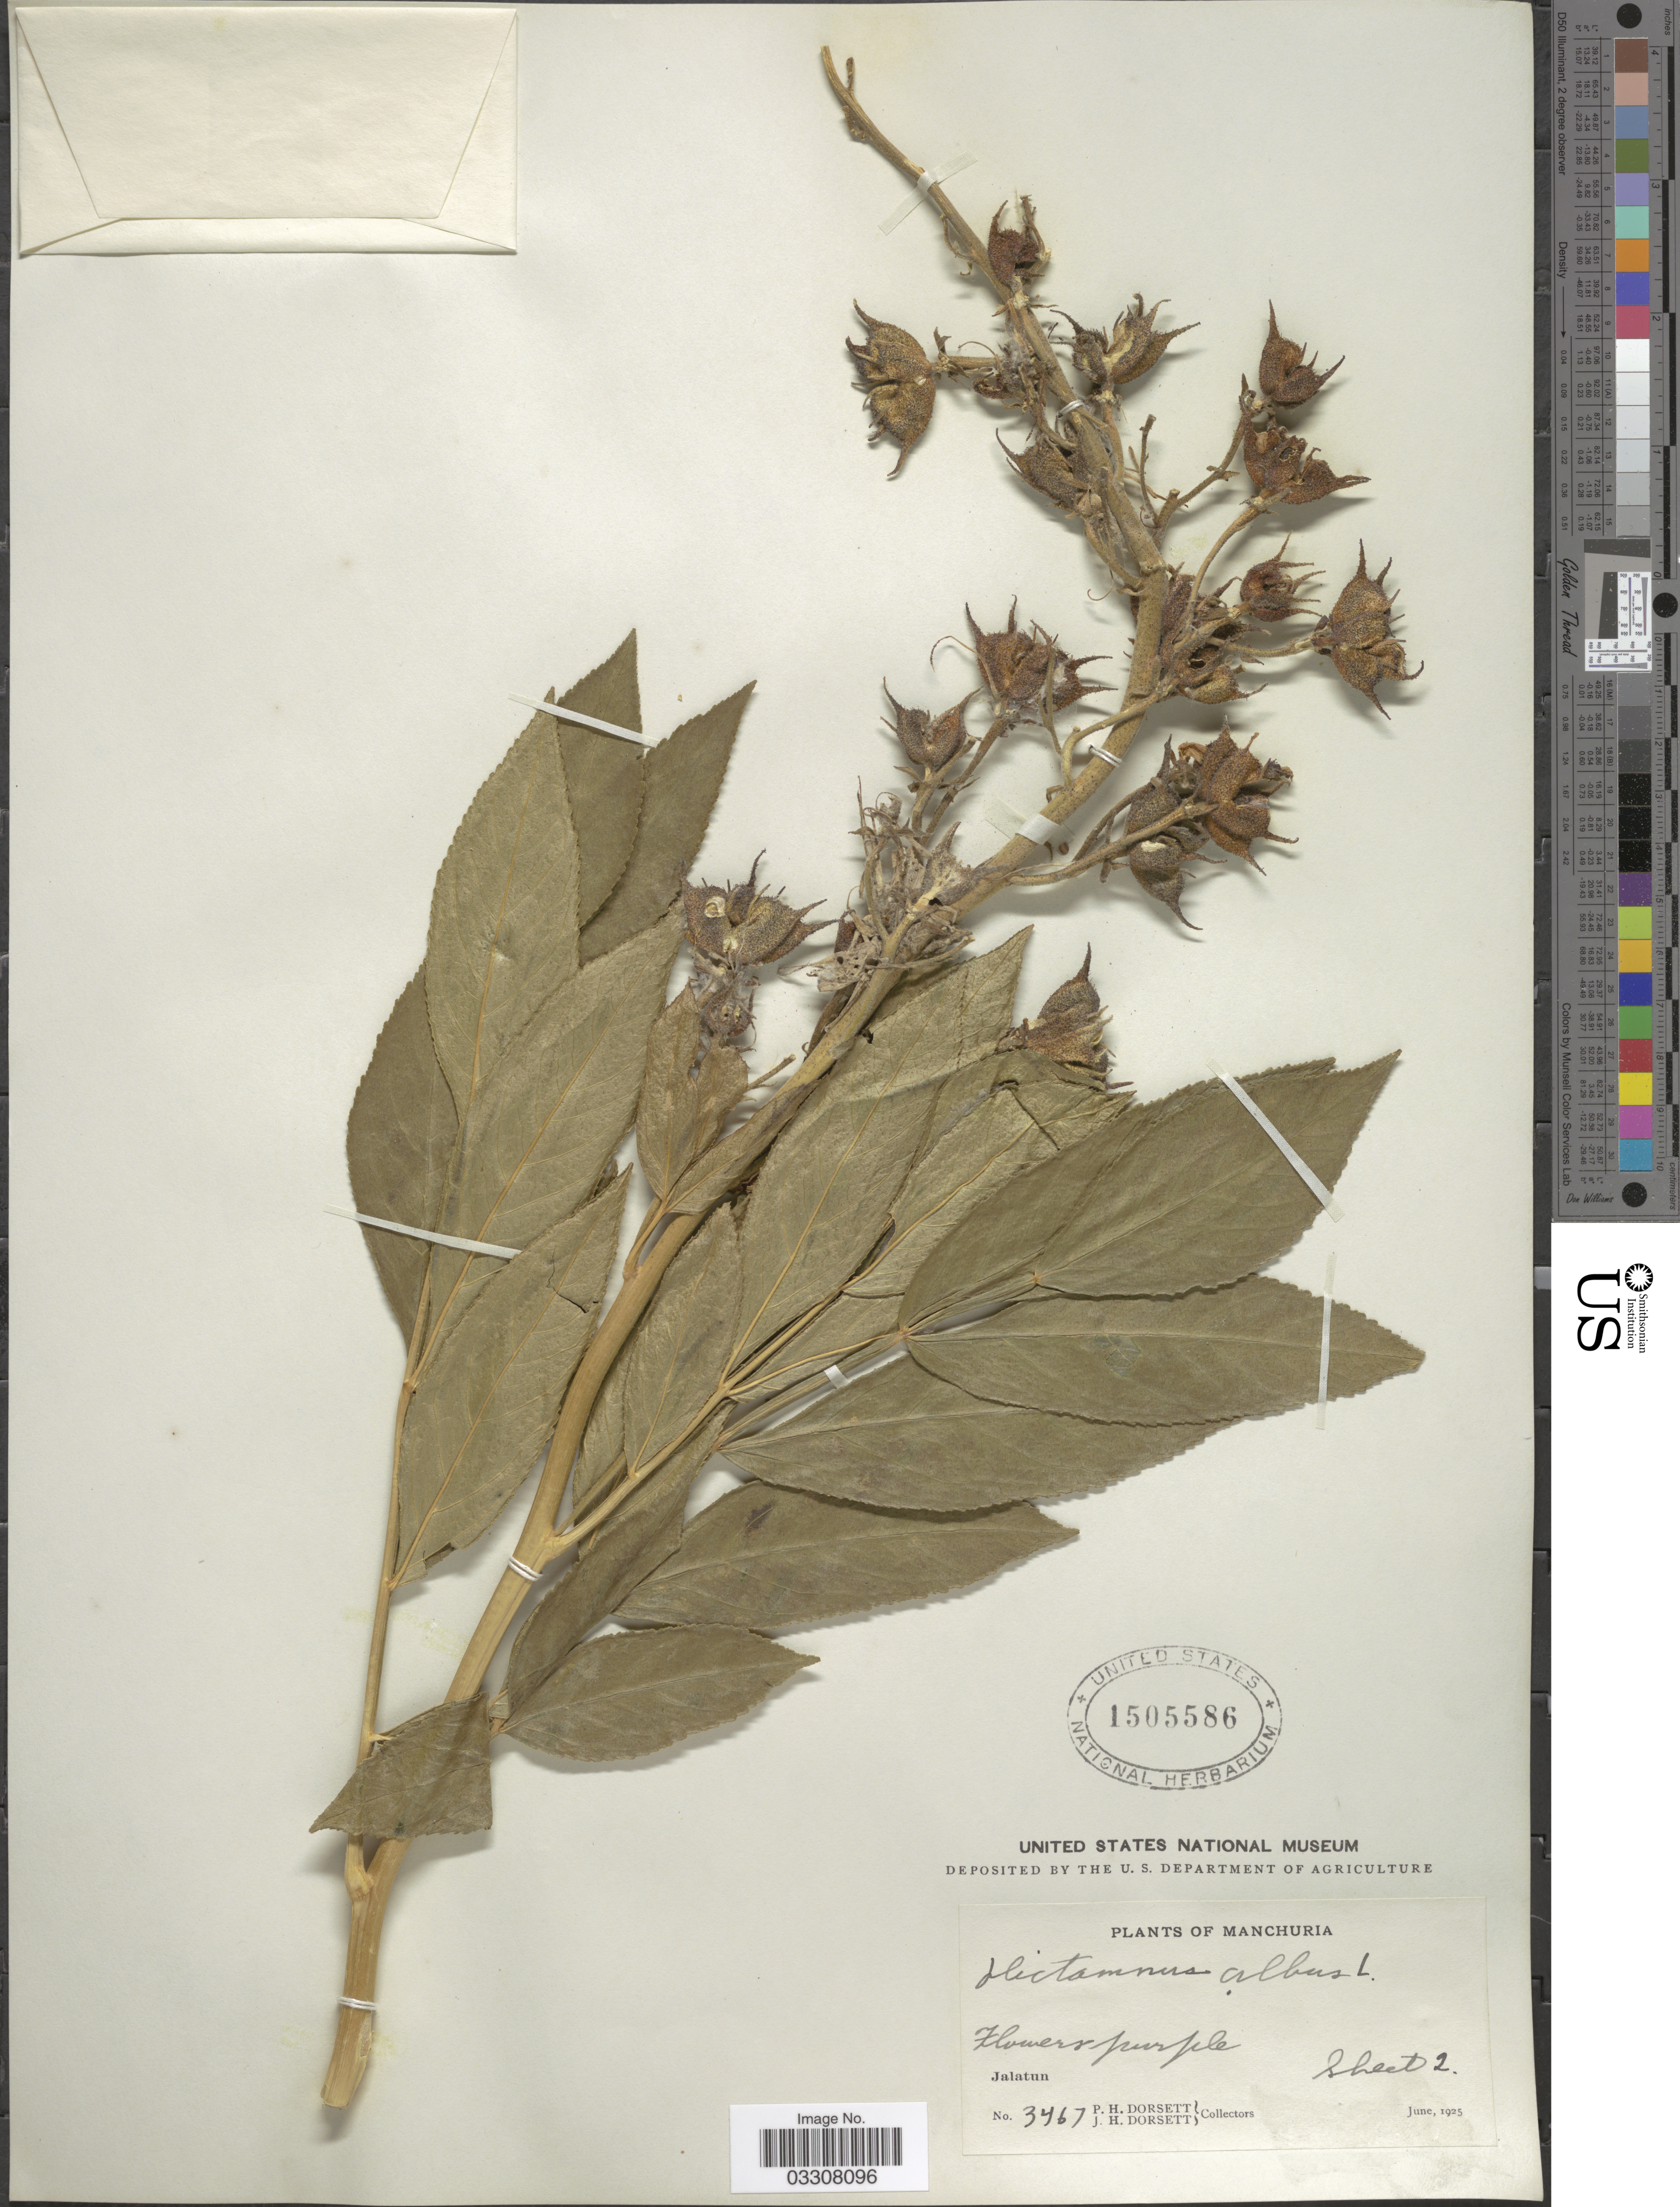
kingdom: Plantae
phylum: Tracheophyta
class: Magnoliopsida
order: Sapindales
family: Rutaceae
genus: Dictamnus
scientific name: Dictamnus albus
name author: L.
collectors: P. H. Dorsett & J. Dorsett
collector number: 3467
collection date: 1925-06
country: China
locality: Manchuria. Jalatun.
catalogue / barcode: US 1505586